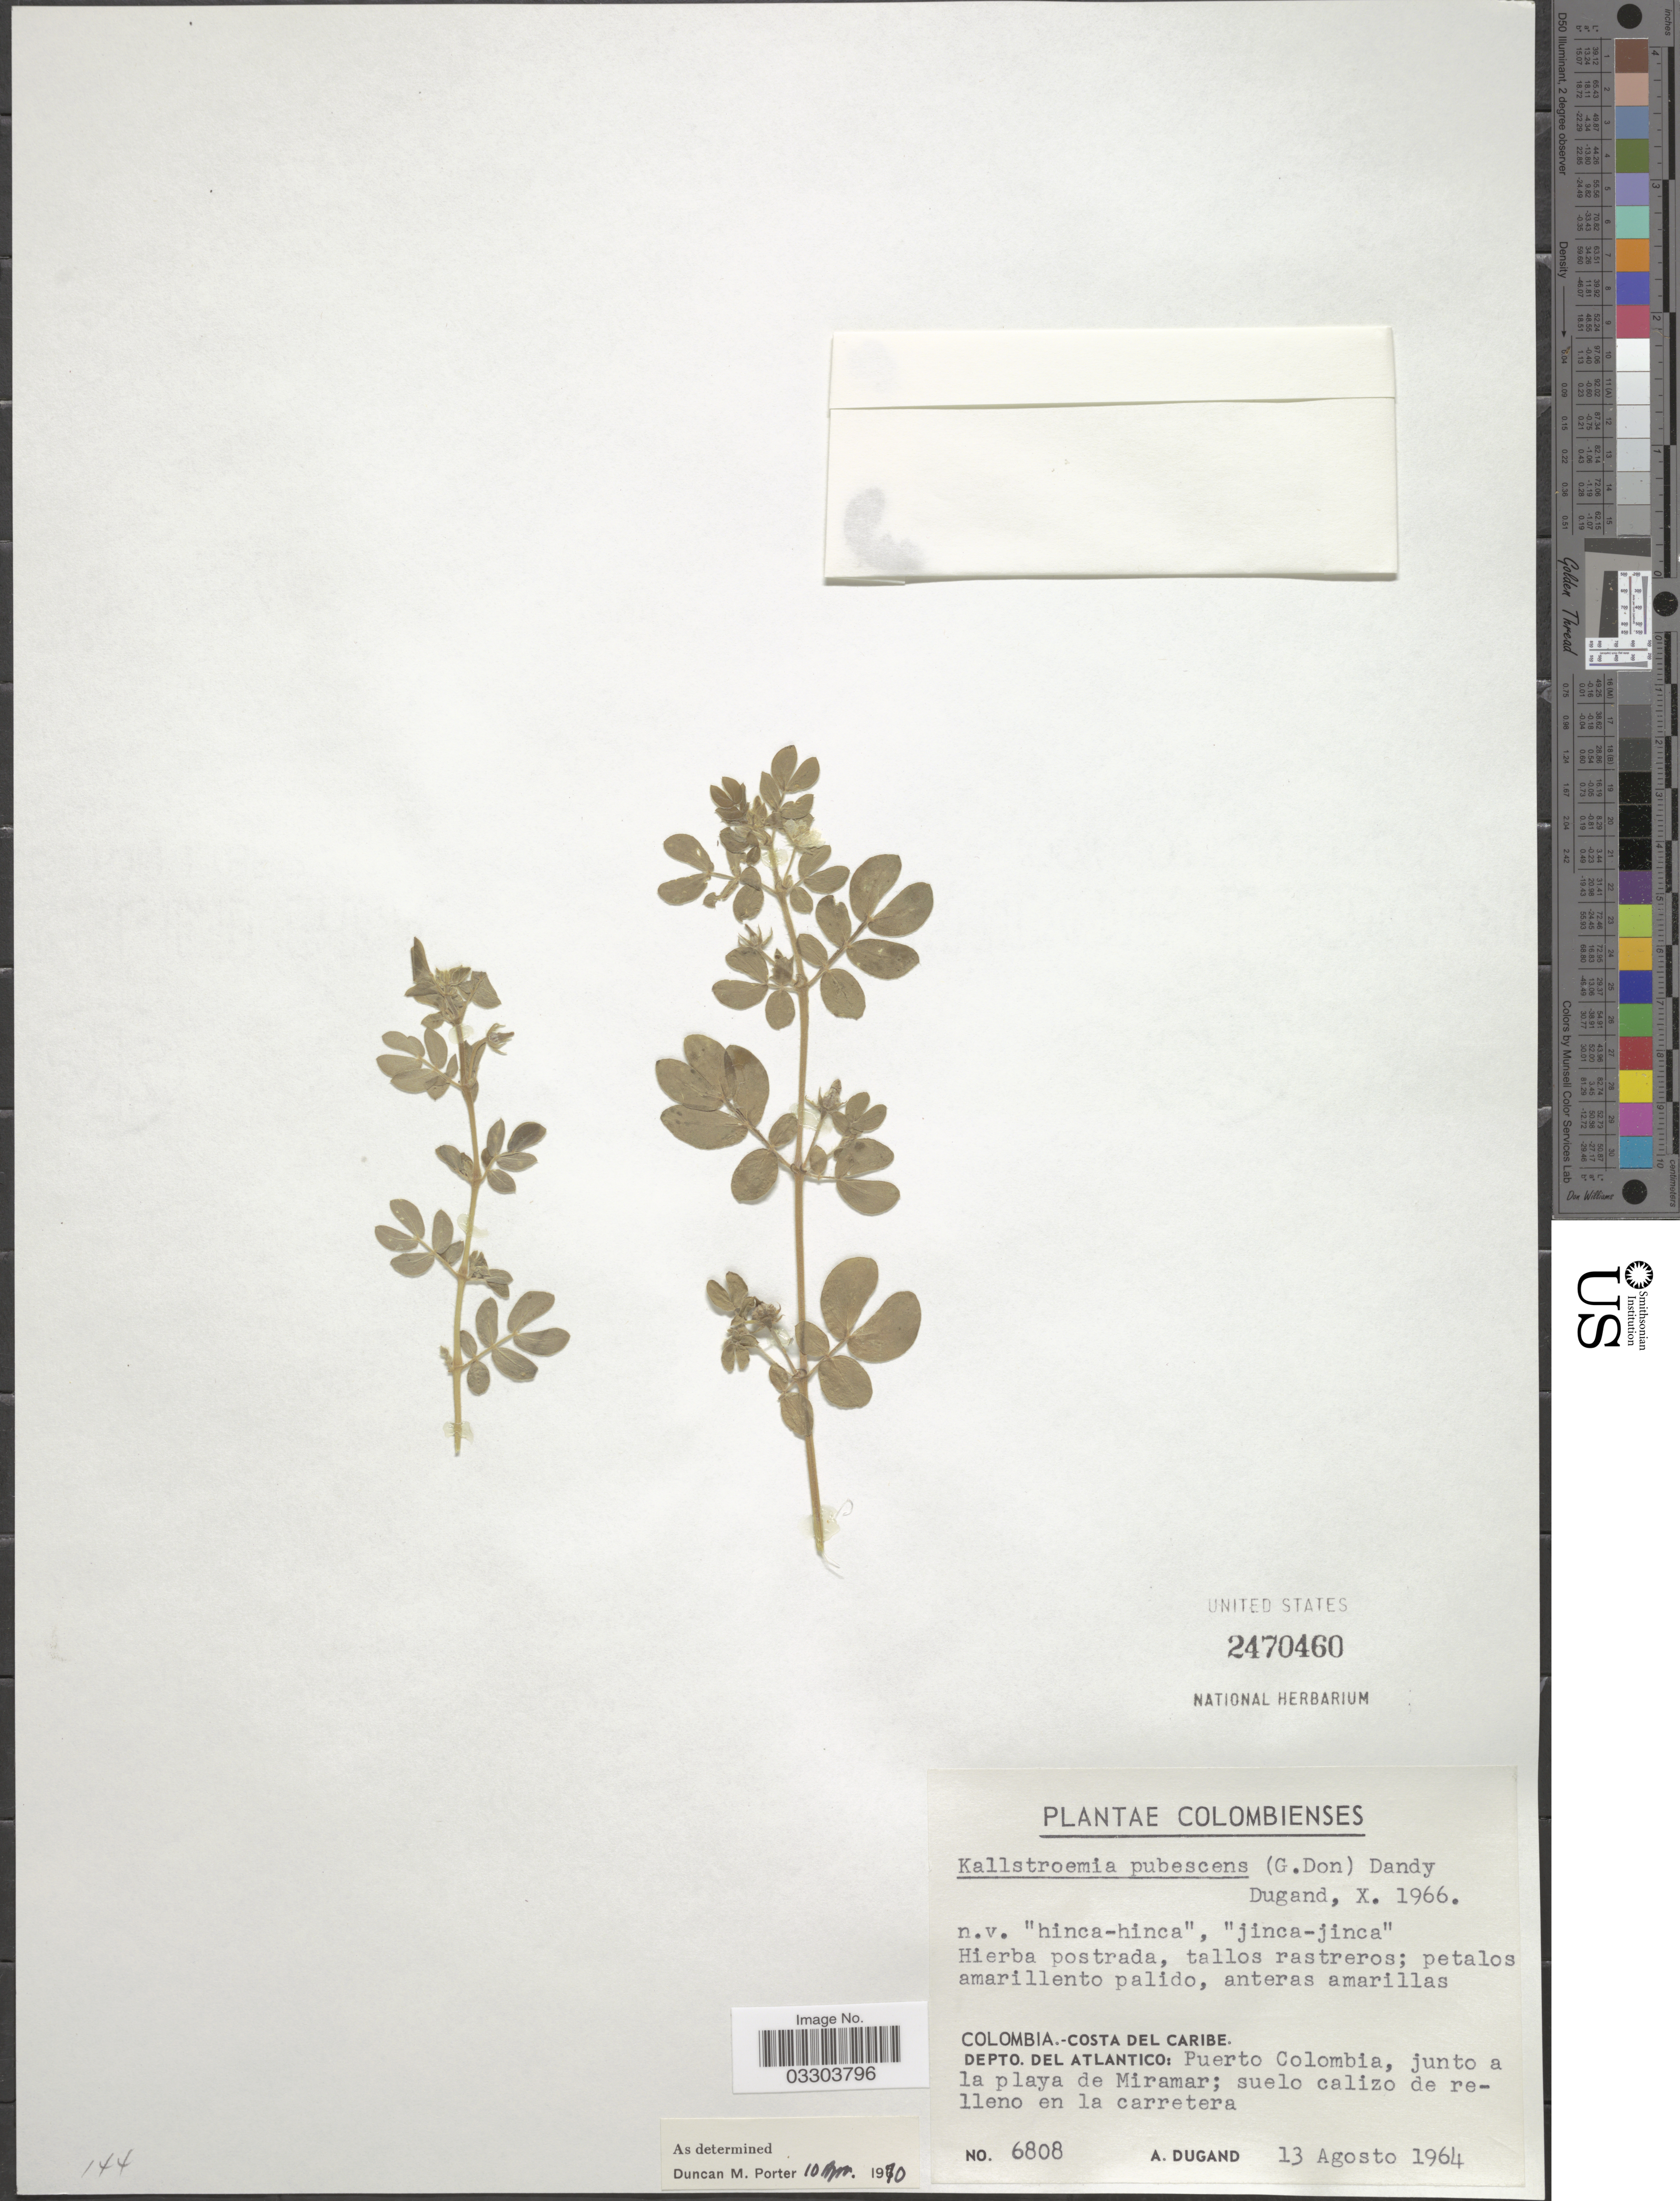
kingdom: Plantae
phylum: Tracheophyta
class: Magnoliopsida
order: Zygophyllales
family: Zygophyllaceae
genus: Kallstroemia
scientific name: Kallstroemia pubescens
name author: (G. Don) Dandy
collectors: A. Dugand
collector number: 6808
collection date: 1964-08-13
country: Colombia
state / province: Atlántico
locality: Costa del Caribe. Depto. del Atlantico: Puerto Colombia, junto a la playa de Miramar.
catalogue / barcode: US 2470460